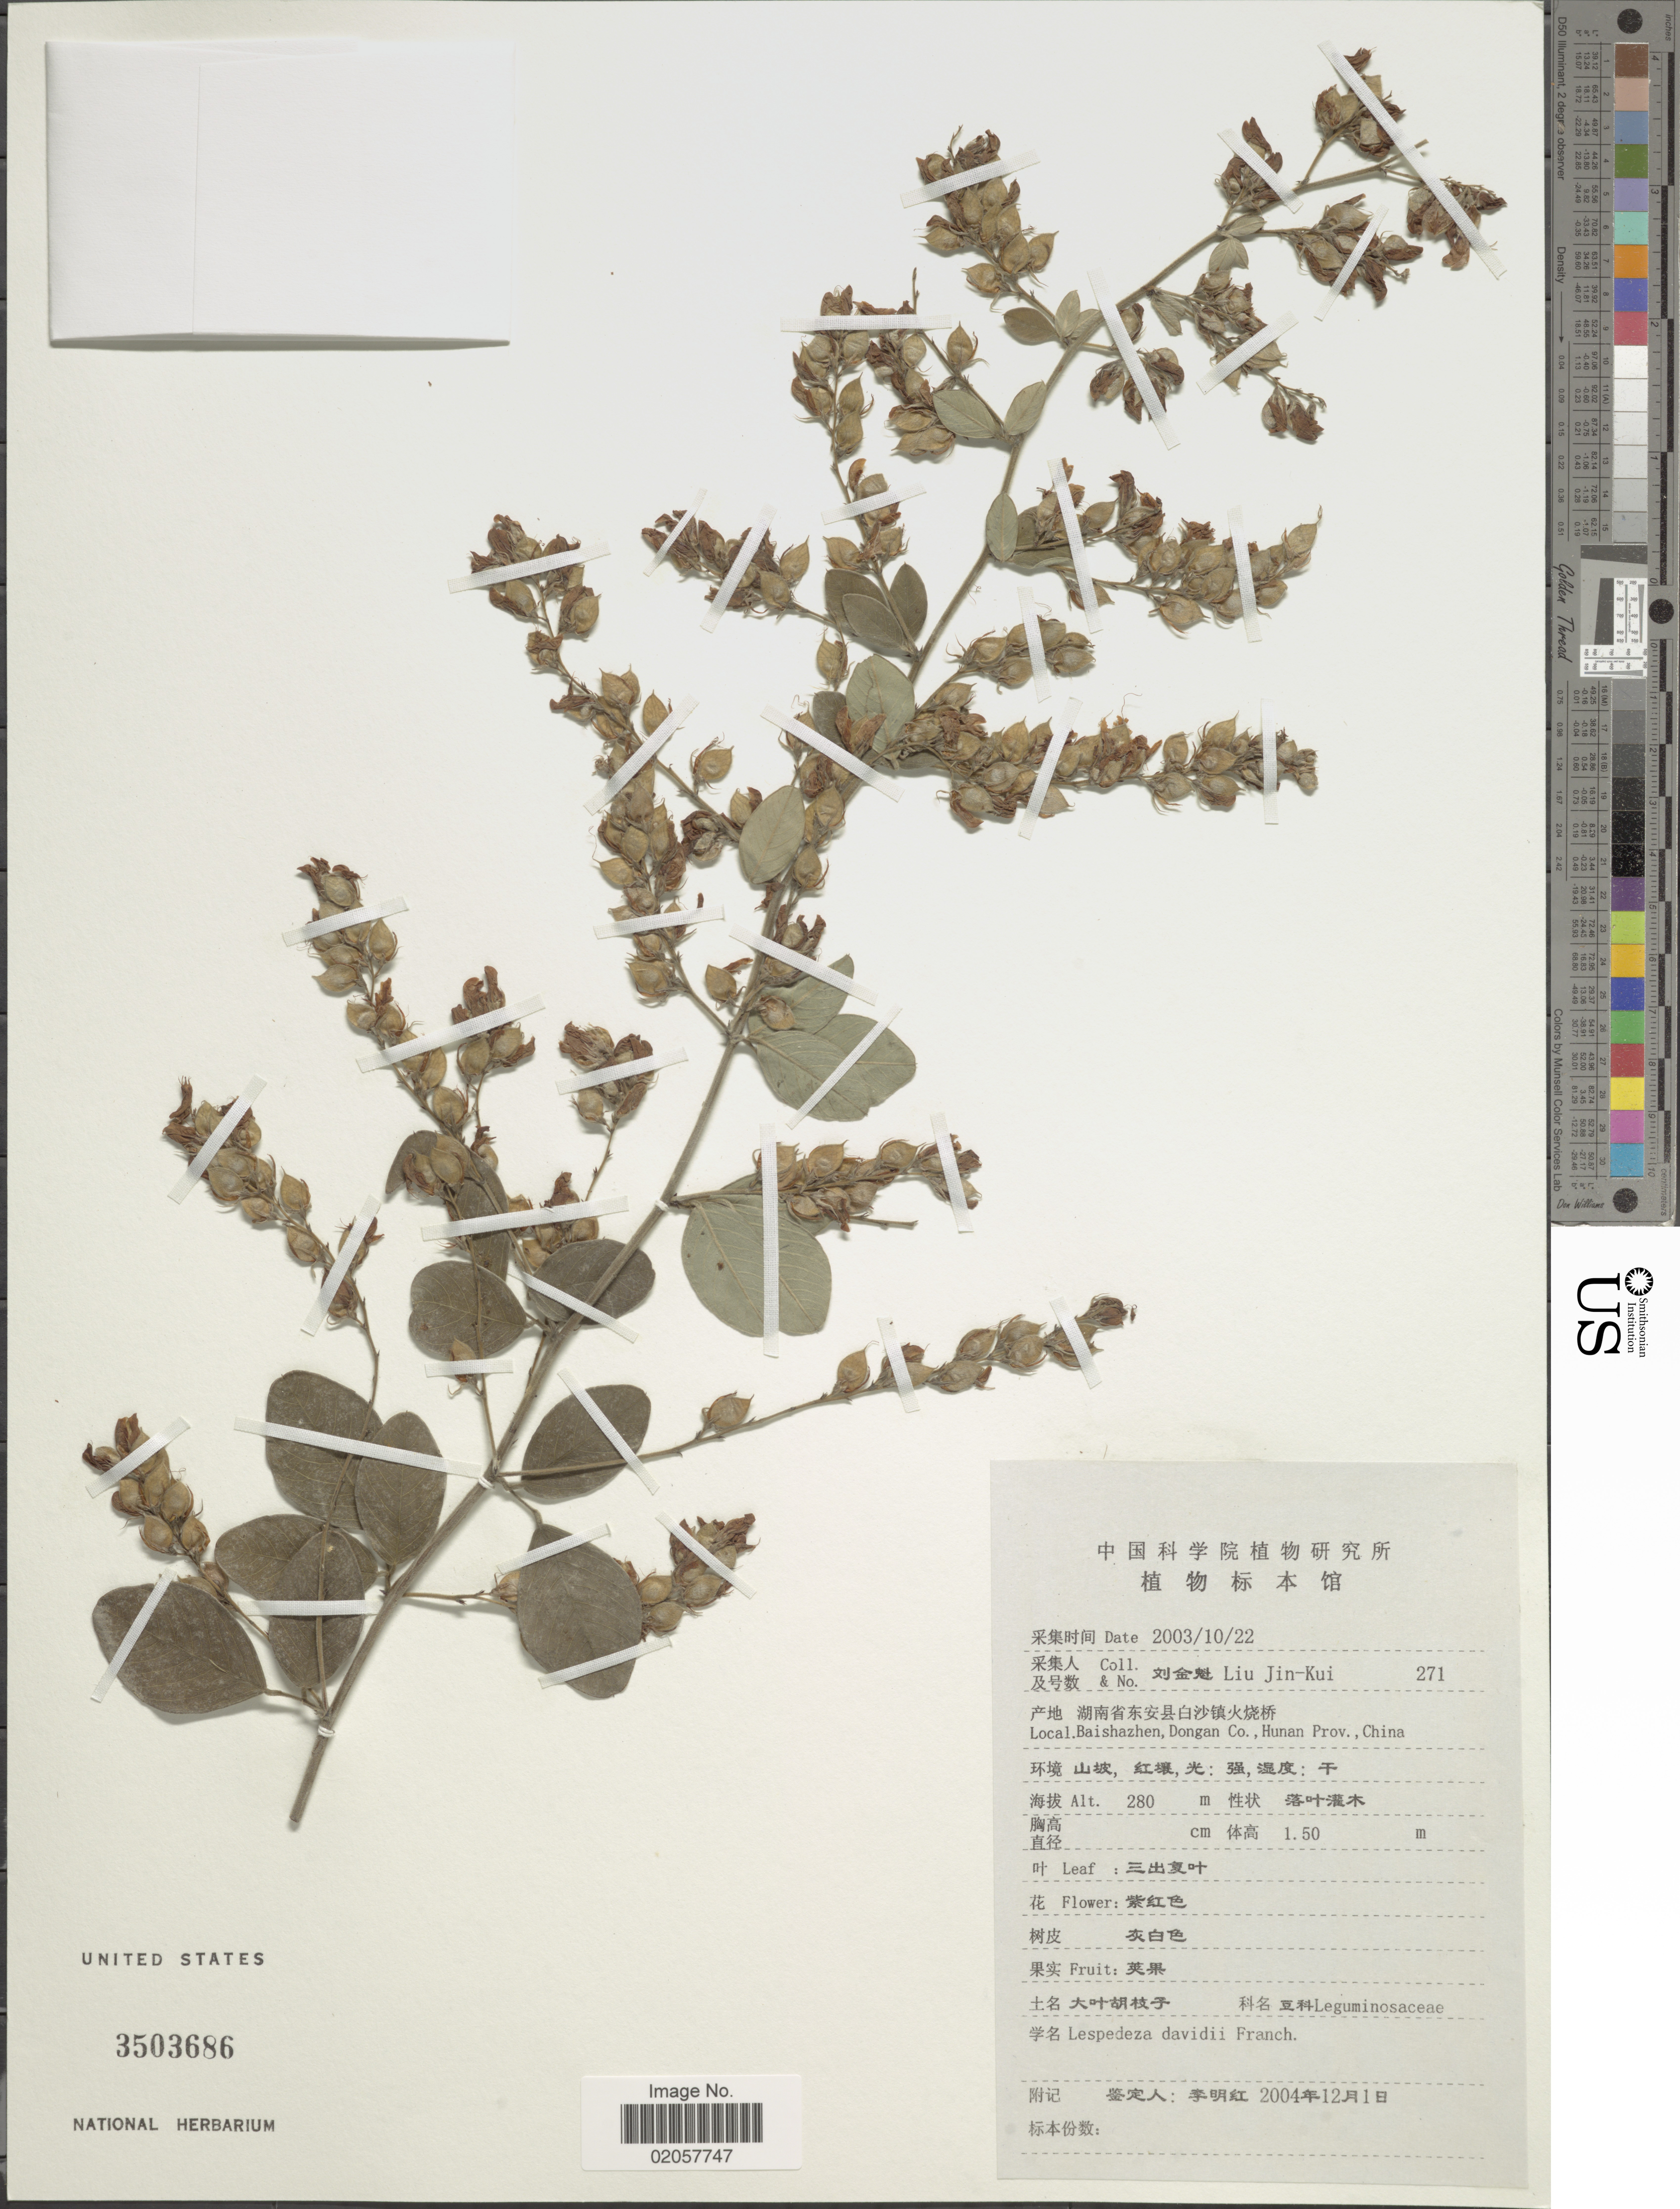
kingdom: Plantae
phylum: Tracheophyta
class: Magnoliopsida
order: Fabales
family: Fabaceae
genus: Lespedeza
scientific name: Lespedeza davidii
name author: Franch.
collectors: Liu Jin-Kui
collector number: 271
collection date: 2003-10-22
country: China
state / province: Hunan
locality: Baishazhen, Dongan Co.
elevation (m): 280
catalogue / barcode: US 3503686